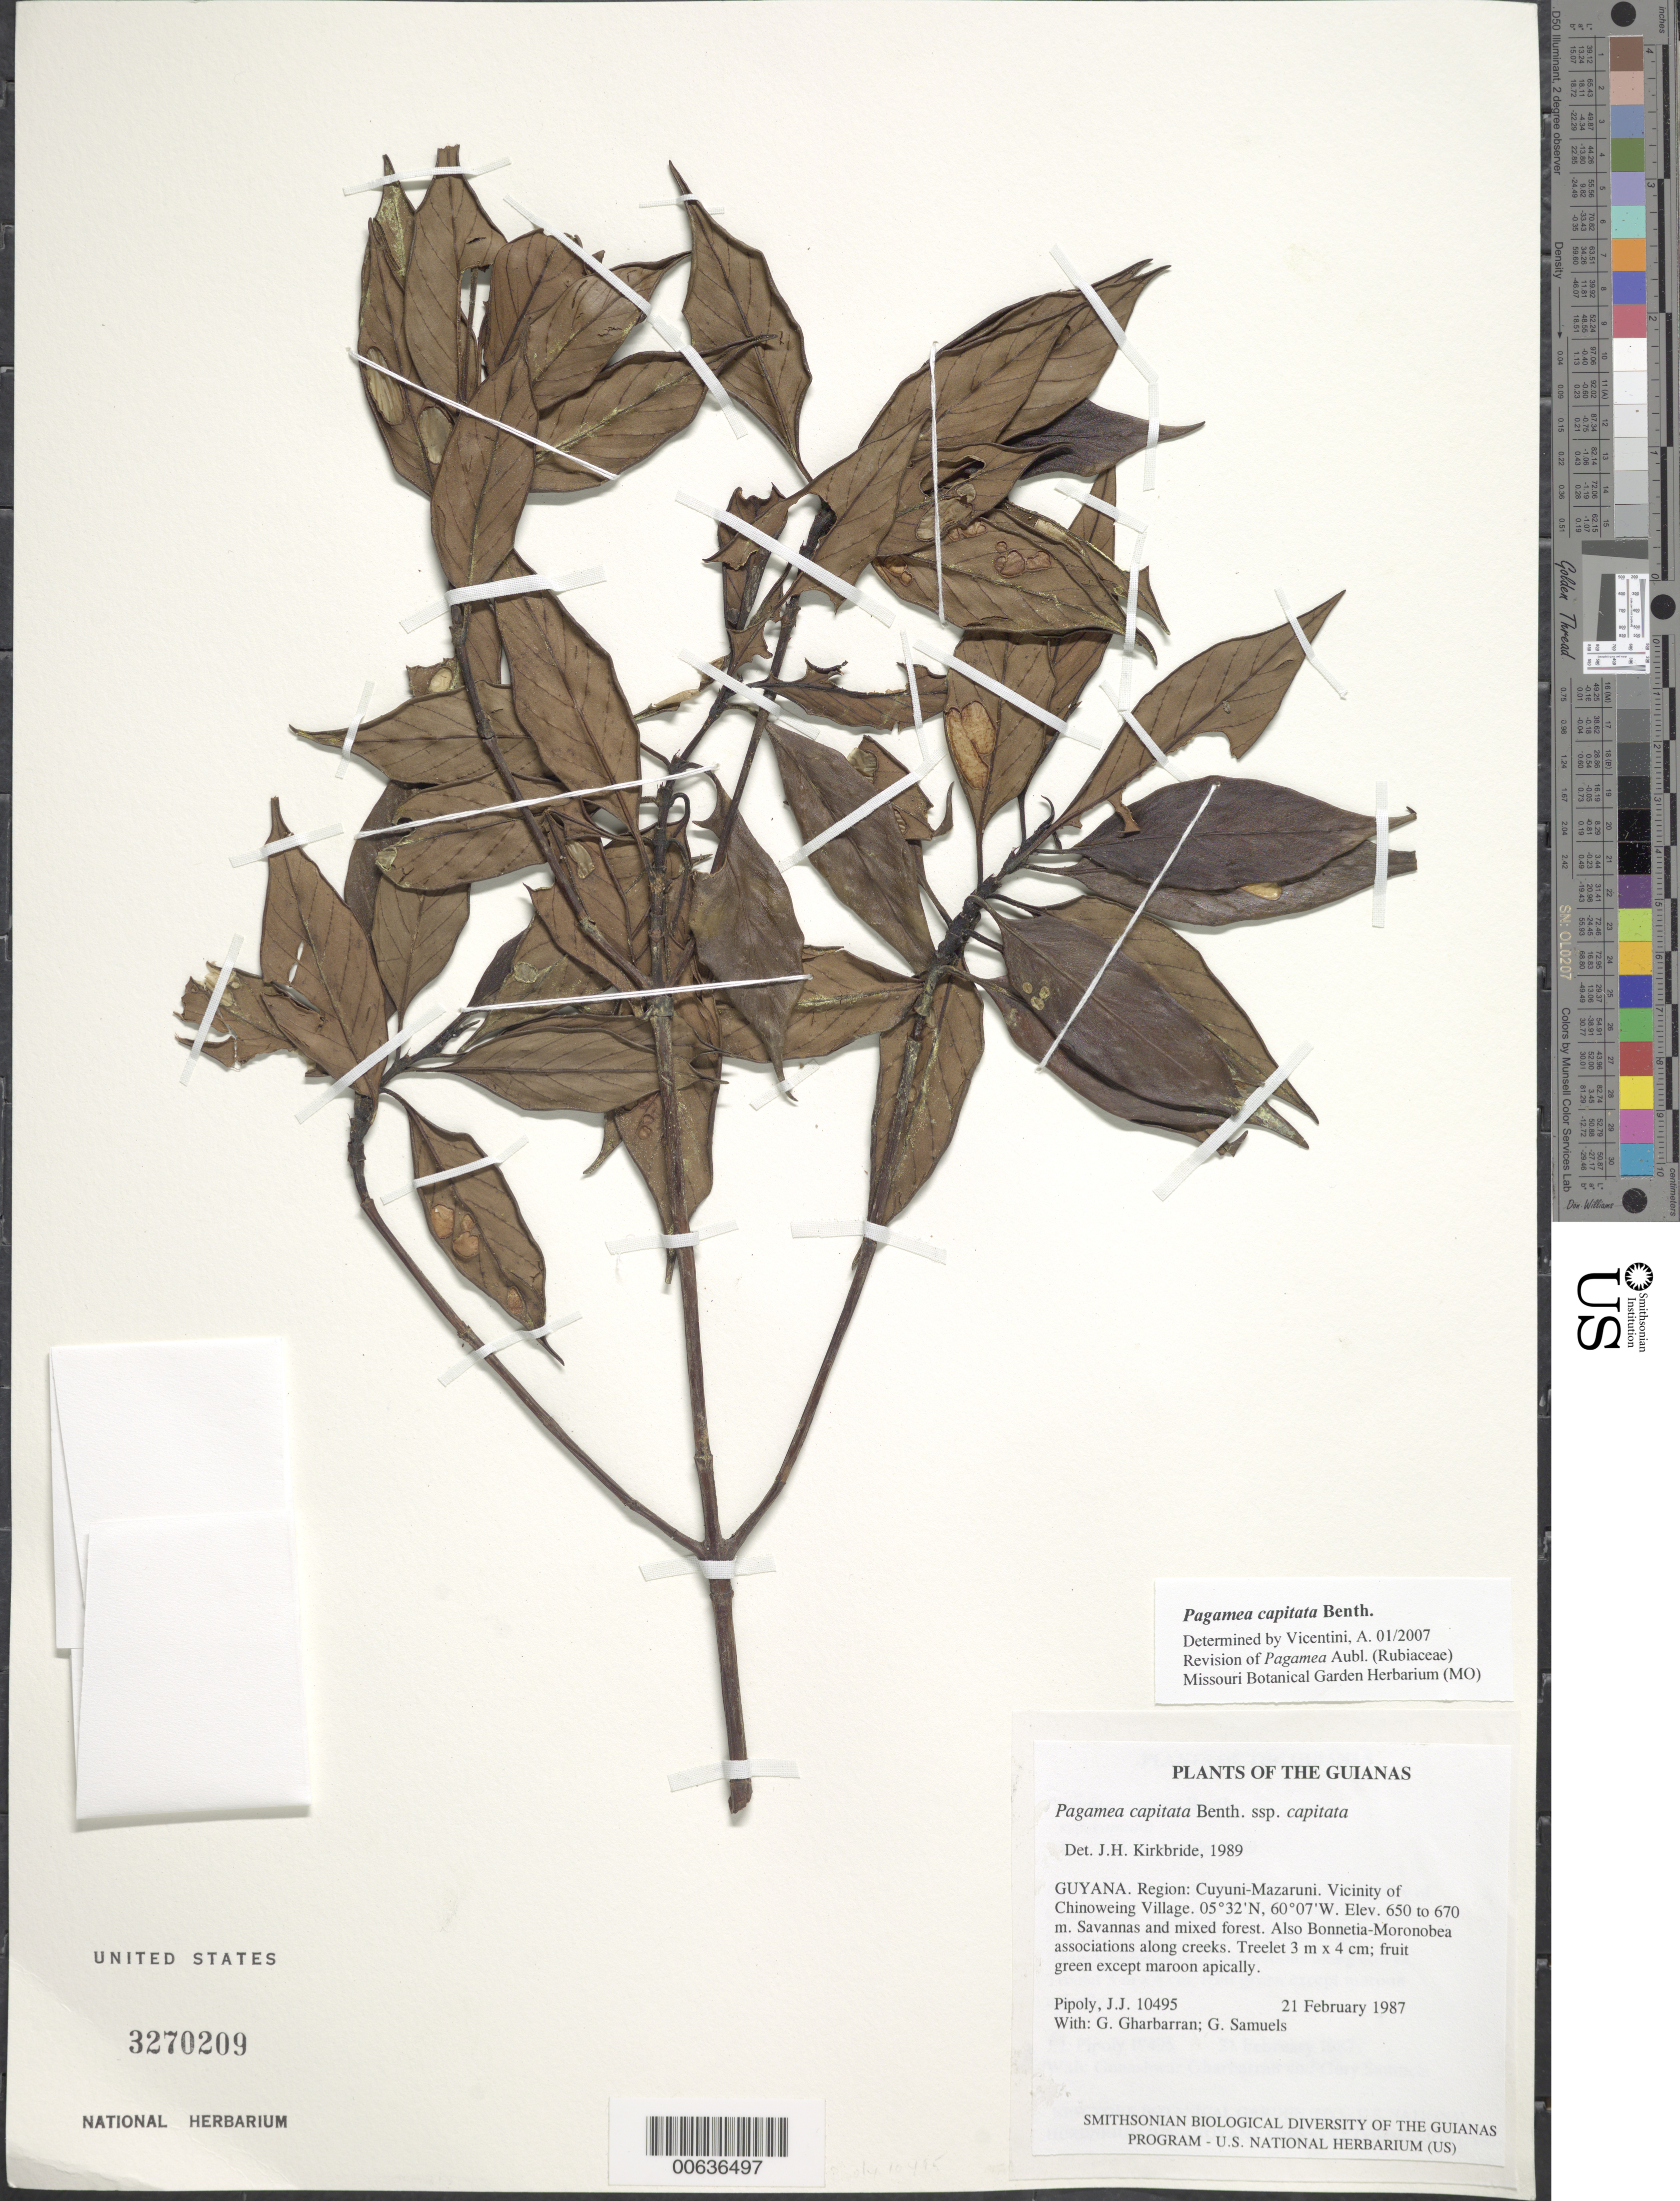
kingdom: Plantae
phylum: Tracheophyta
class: Magnoliopsida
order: Gentianales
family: Rubiaceae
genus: Pagamea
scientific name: Pagamea capitata subsp. capitata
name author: Benth.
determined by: Kirkbride, J. H.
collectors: J. J. Pipoly, G. Gharbarran & G. Samuels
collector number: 10495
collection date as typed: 21 February 1987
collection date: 1987-02-21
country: Guyana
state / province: Cuyuni-Mazaruni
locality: Vicinity of Chinoweing Village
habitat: Savannas and mixed forest. Also Bonnetia-Moronobea associations along creeks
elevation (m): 650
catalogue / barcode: US 3270209